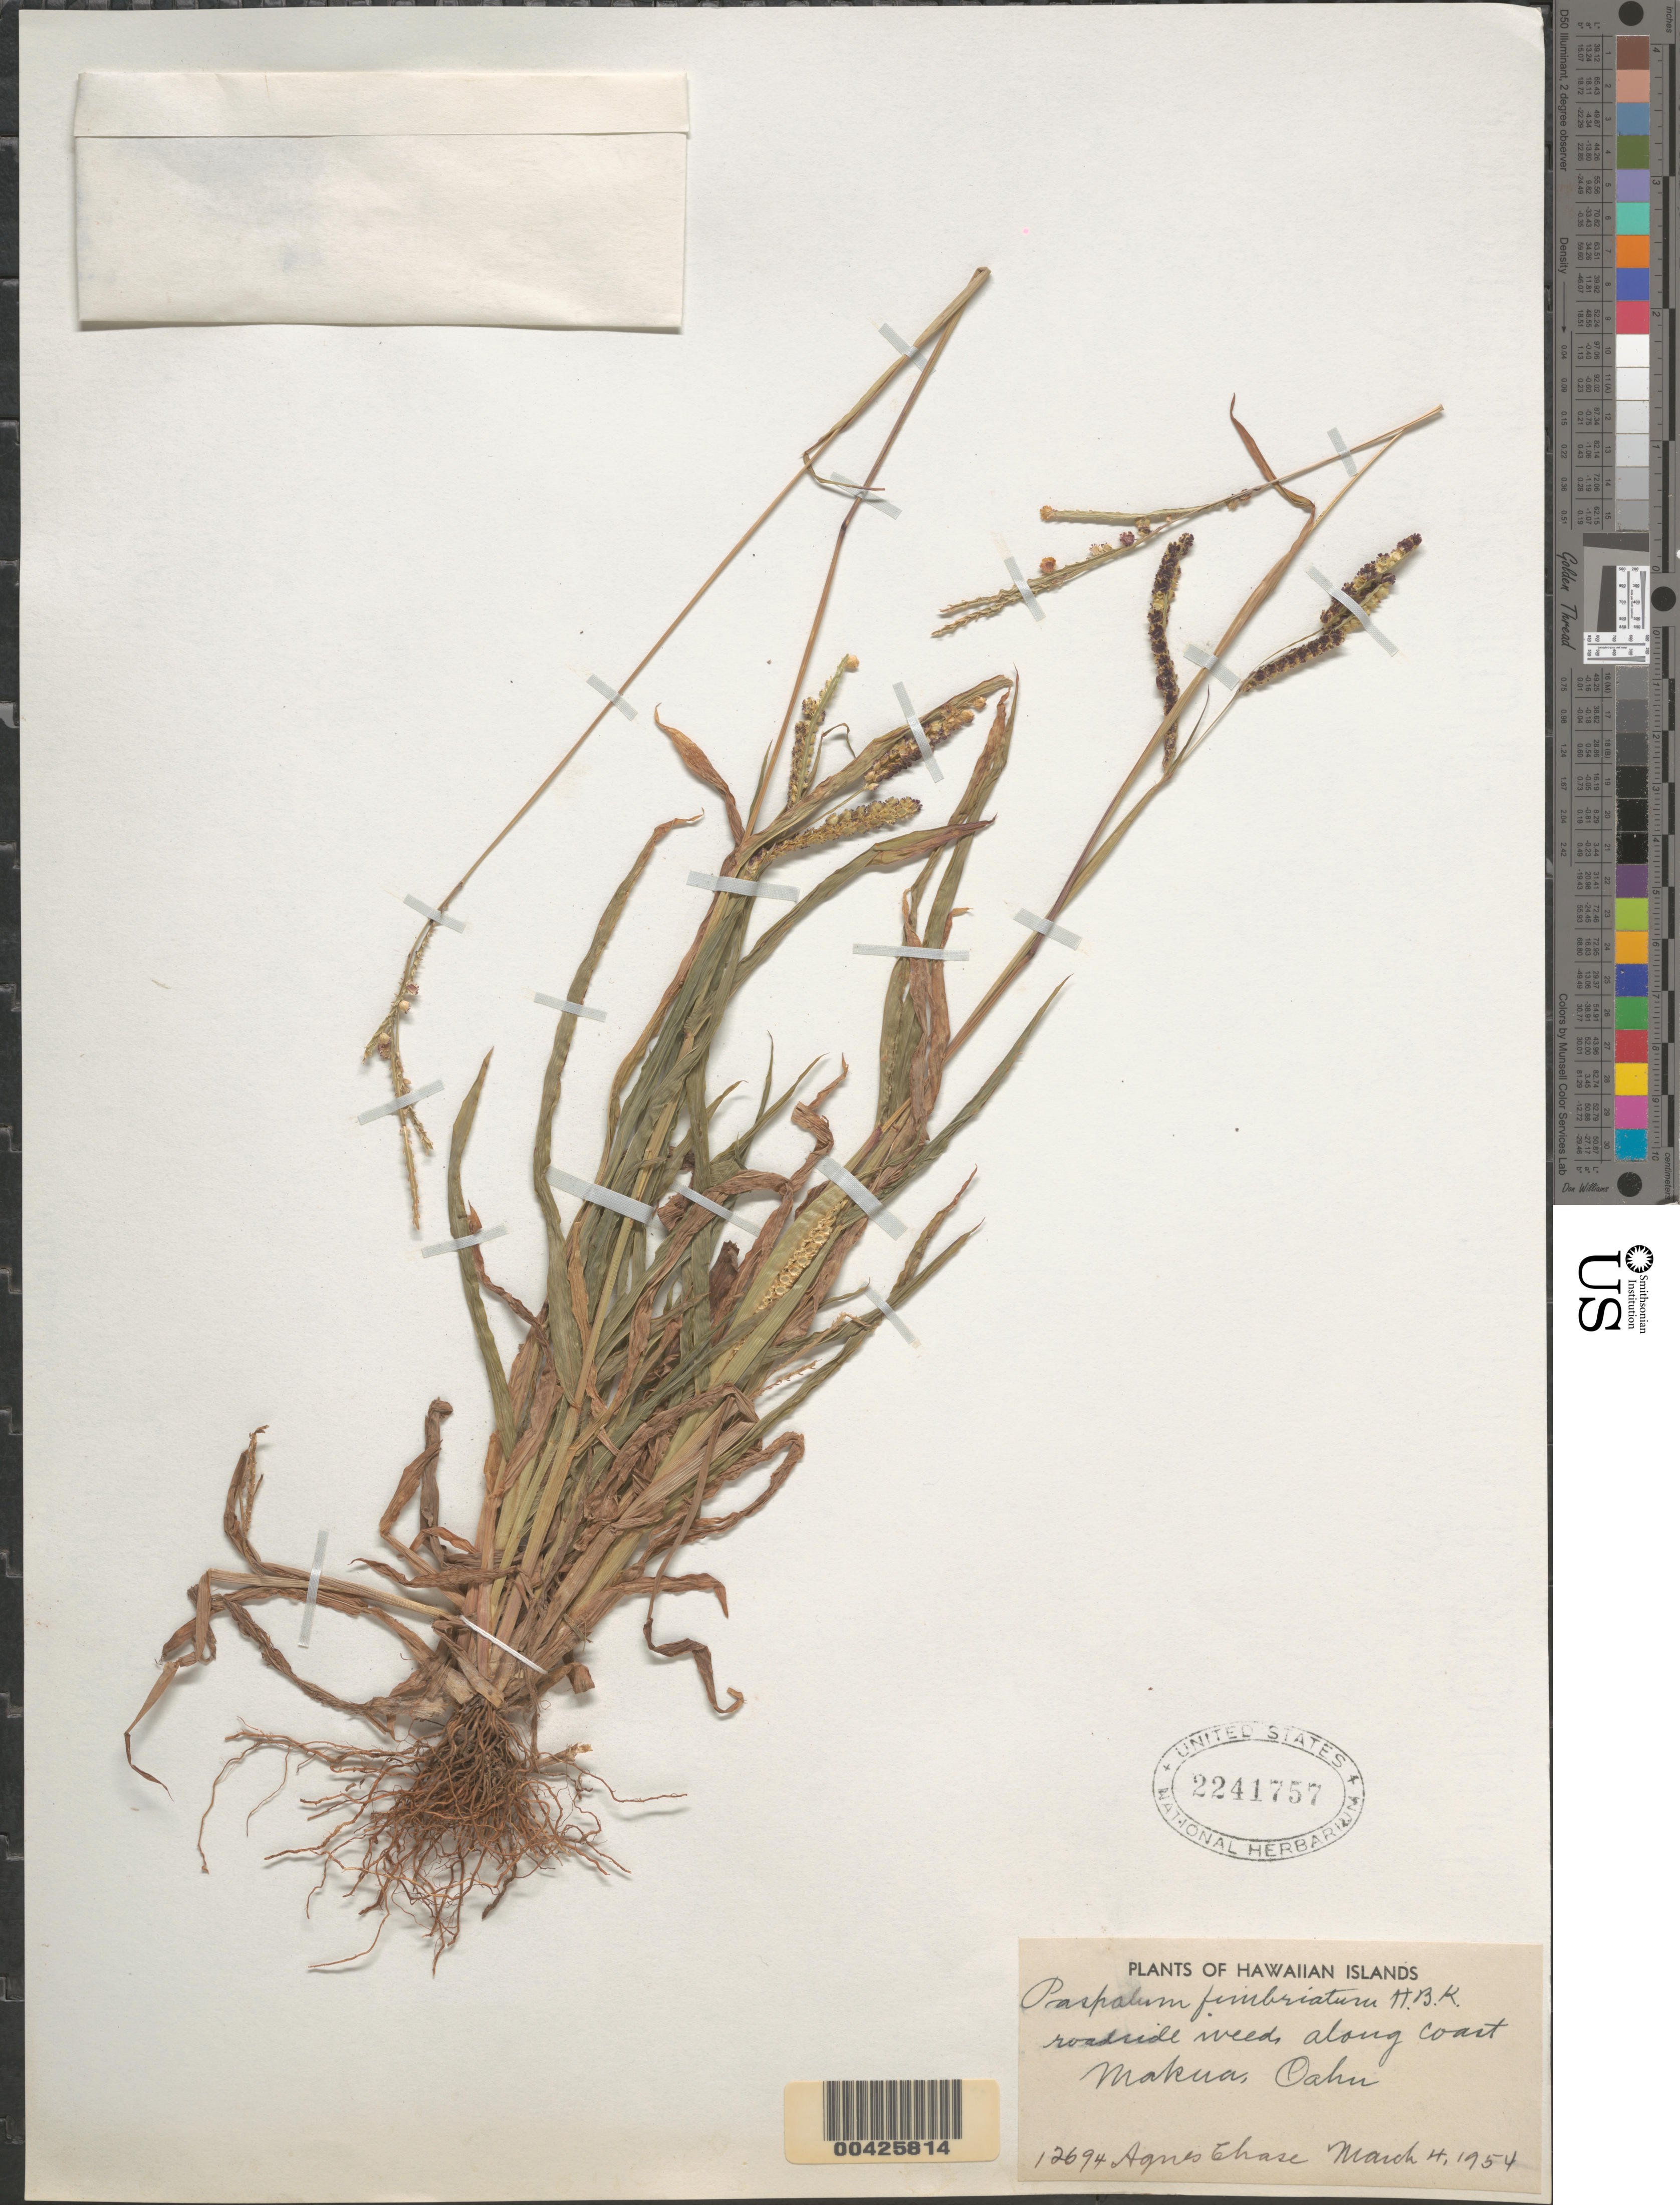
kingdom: Plantae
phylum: Tracheophyta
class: Liliopsida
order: Poales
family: Poaceae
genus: Paspalum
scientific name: Paspalum fimbriatum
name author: Kunth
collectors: A. Chase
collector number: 12694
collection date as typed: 4 Mar 1954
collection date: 1954-03-04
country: United States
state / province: Hawaii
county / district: Honolulu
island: Oahu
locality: Makua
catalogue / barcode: US 2241757